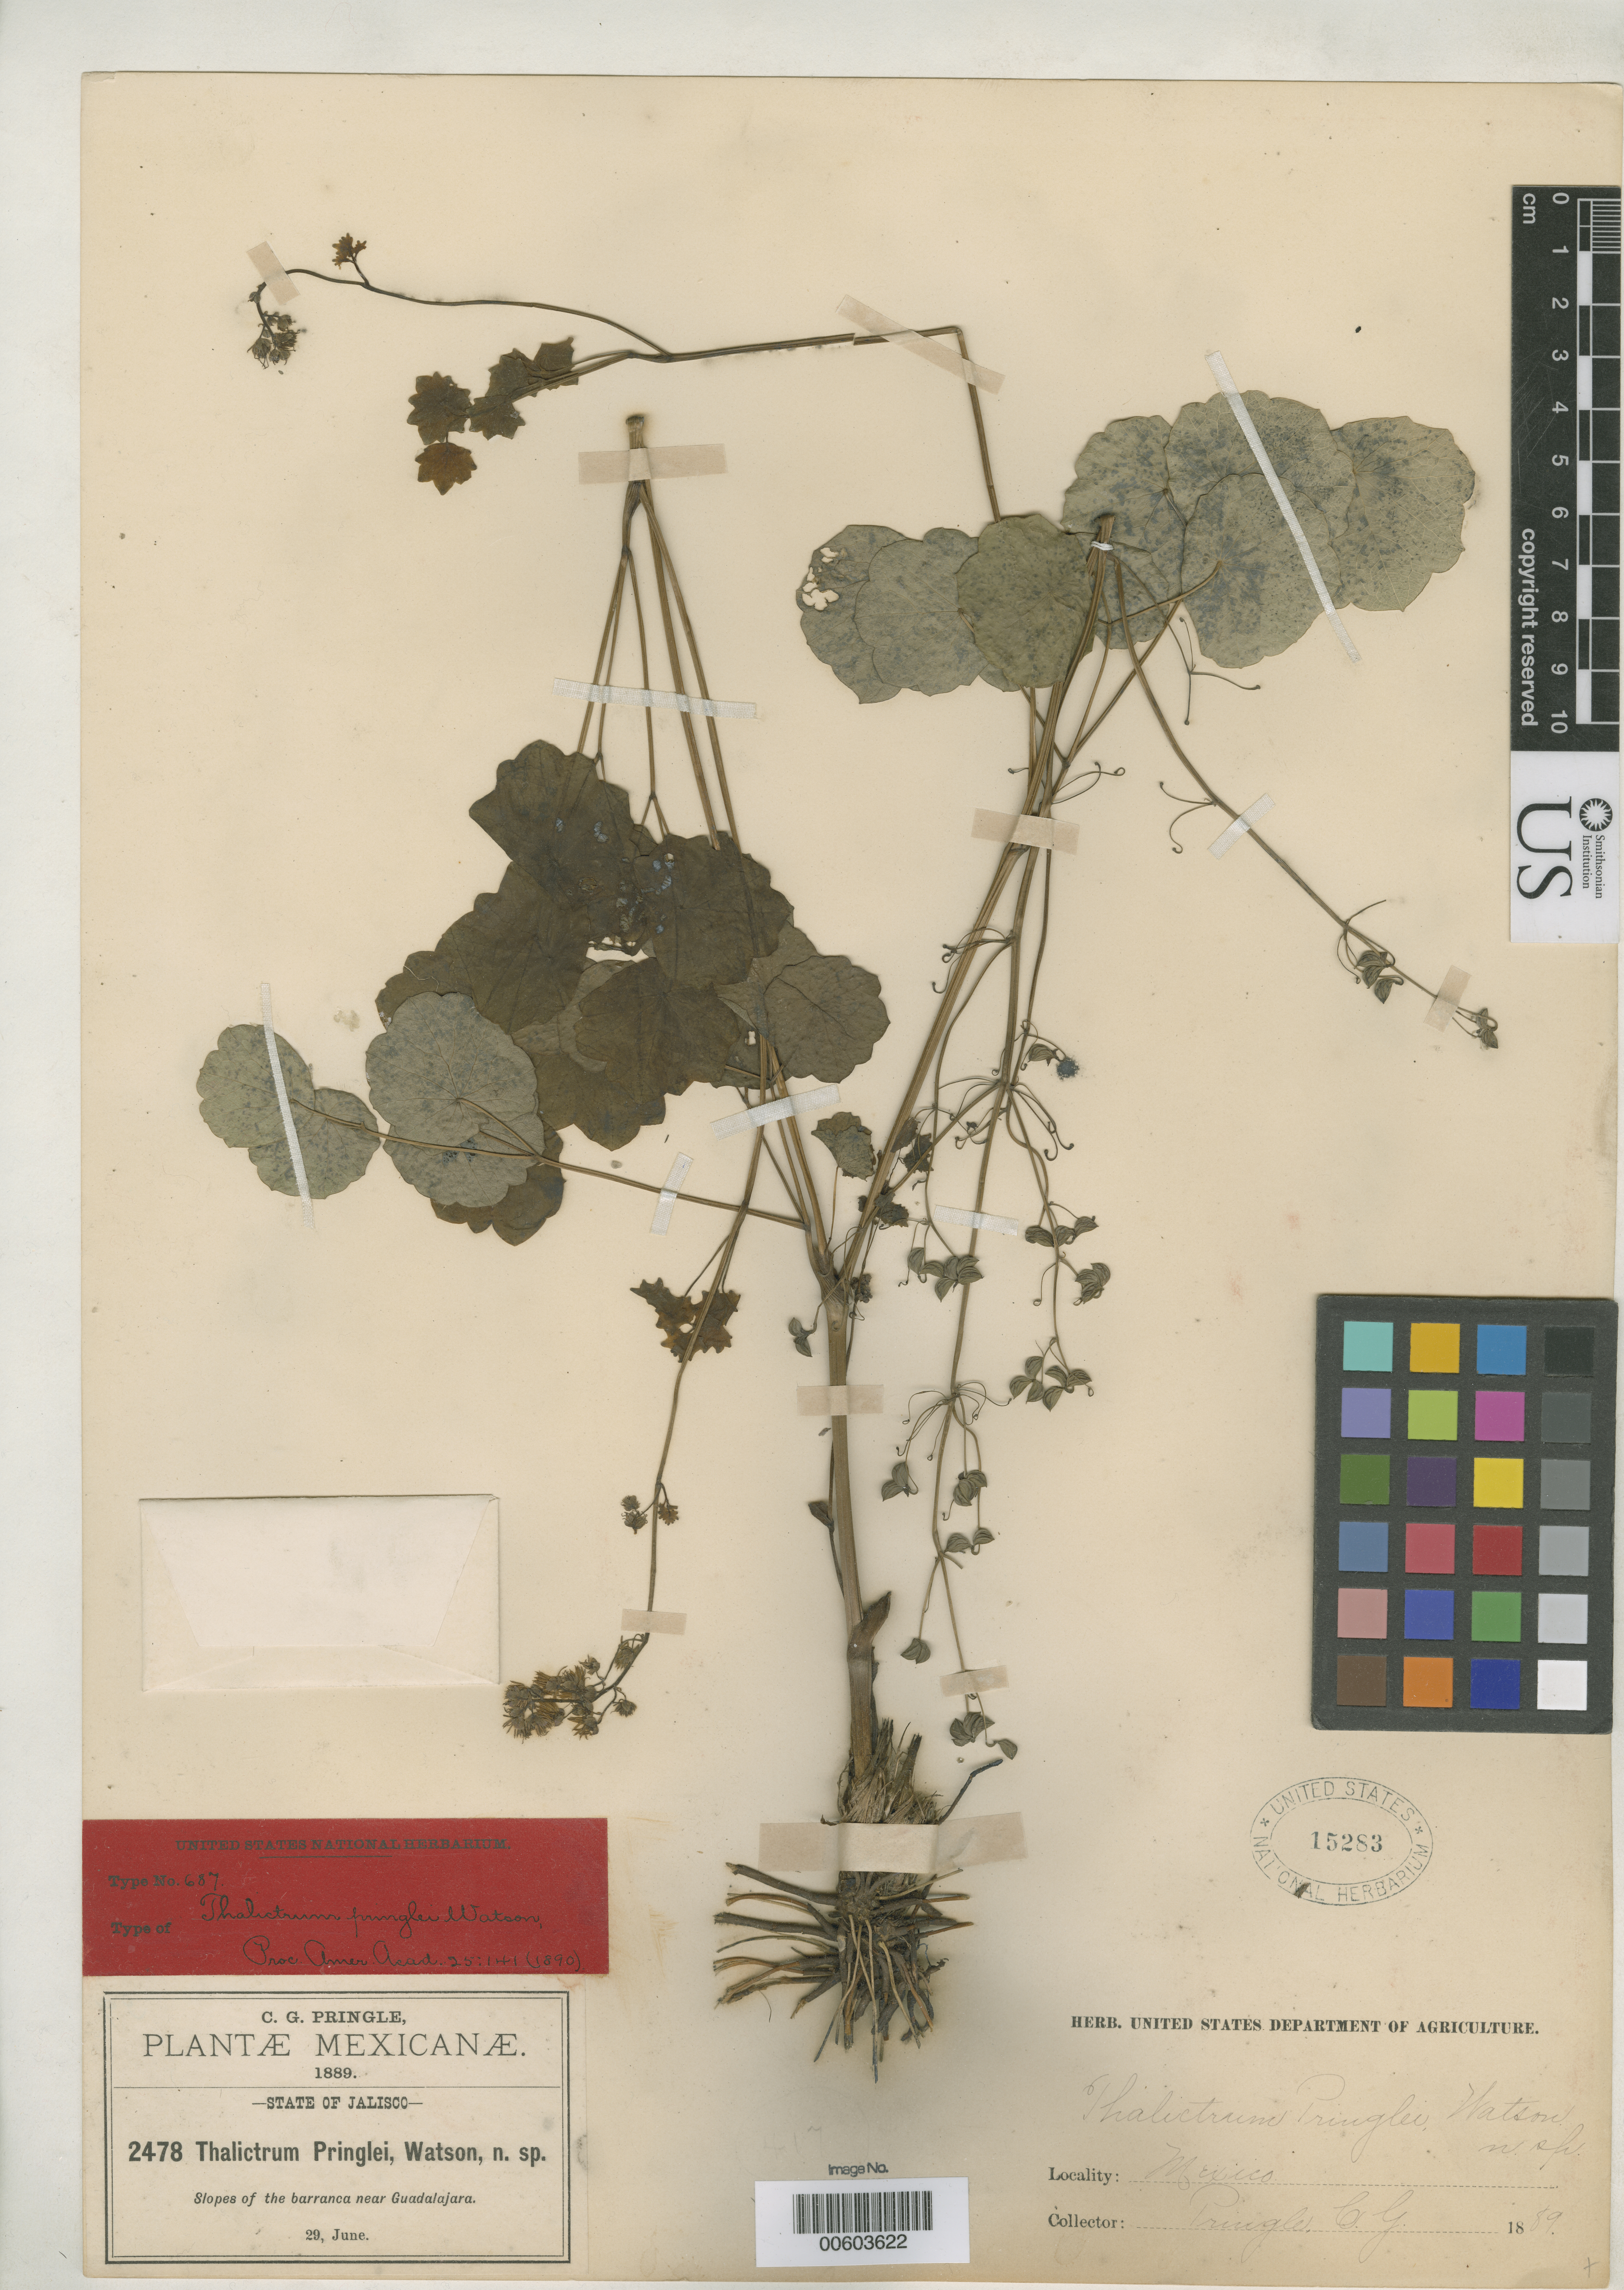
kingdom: Plantae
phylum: Tracheophyta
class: Magnoliopsida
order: Ranunculales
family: Ranunculaceae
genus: Thalictrum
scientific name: Thalictrum pringlei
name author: S. Watson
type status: Isotype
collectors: C. G. Pringle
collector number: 2478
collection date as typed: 29 Jul 1889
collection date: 1889-07-29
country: Mexico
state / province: Jalisco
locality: Slopes of Barranca near Guadalajara.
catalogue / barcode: US 15283